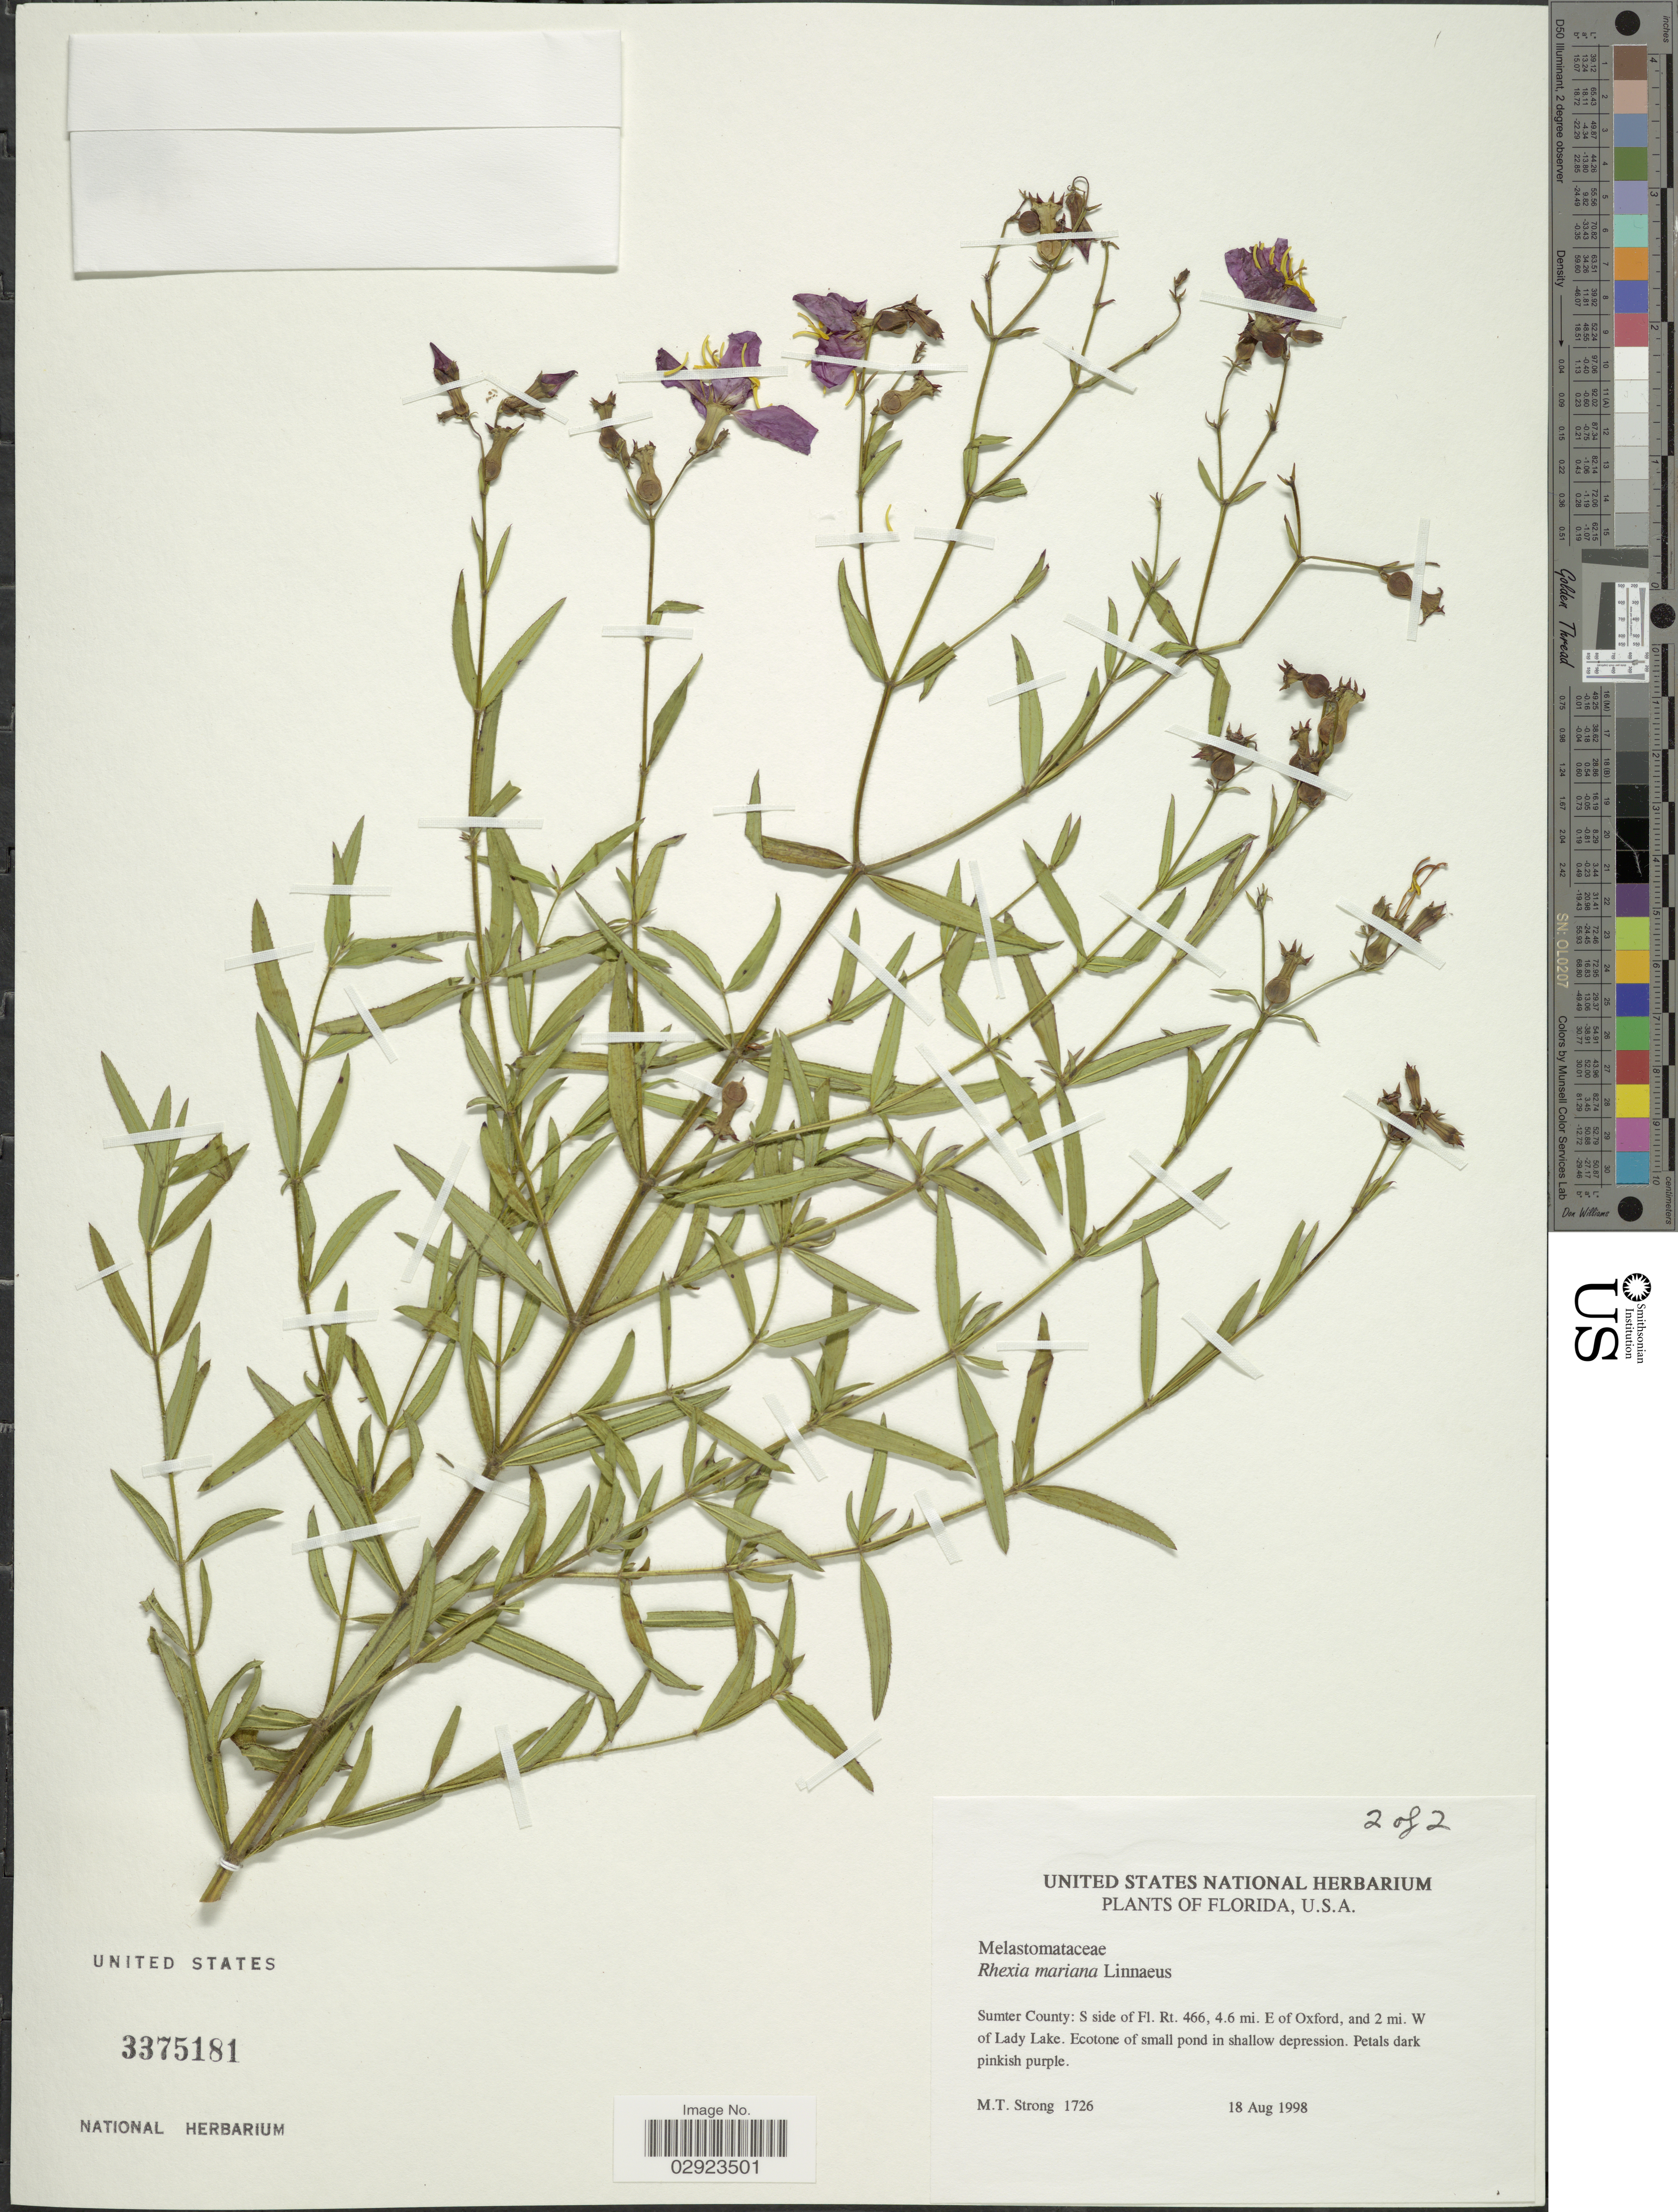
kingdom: Plantae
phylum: Tracheophyta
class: Magnoliopsida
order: Myrtales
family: Melastomataceae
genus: Rhexia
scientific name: Rhexia mariana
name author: L.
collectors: M. T. Strong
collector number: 1726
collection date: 1998-08-18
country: United States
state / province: Florida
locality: Sumter County: S side of Fl. Rt. 466, 4.6 mi. E of Oxford, and 2 mi. W of Lady Lake.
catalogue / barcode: US 2275181